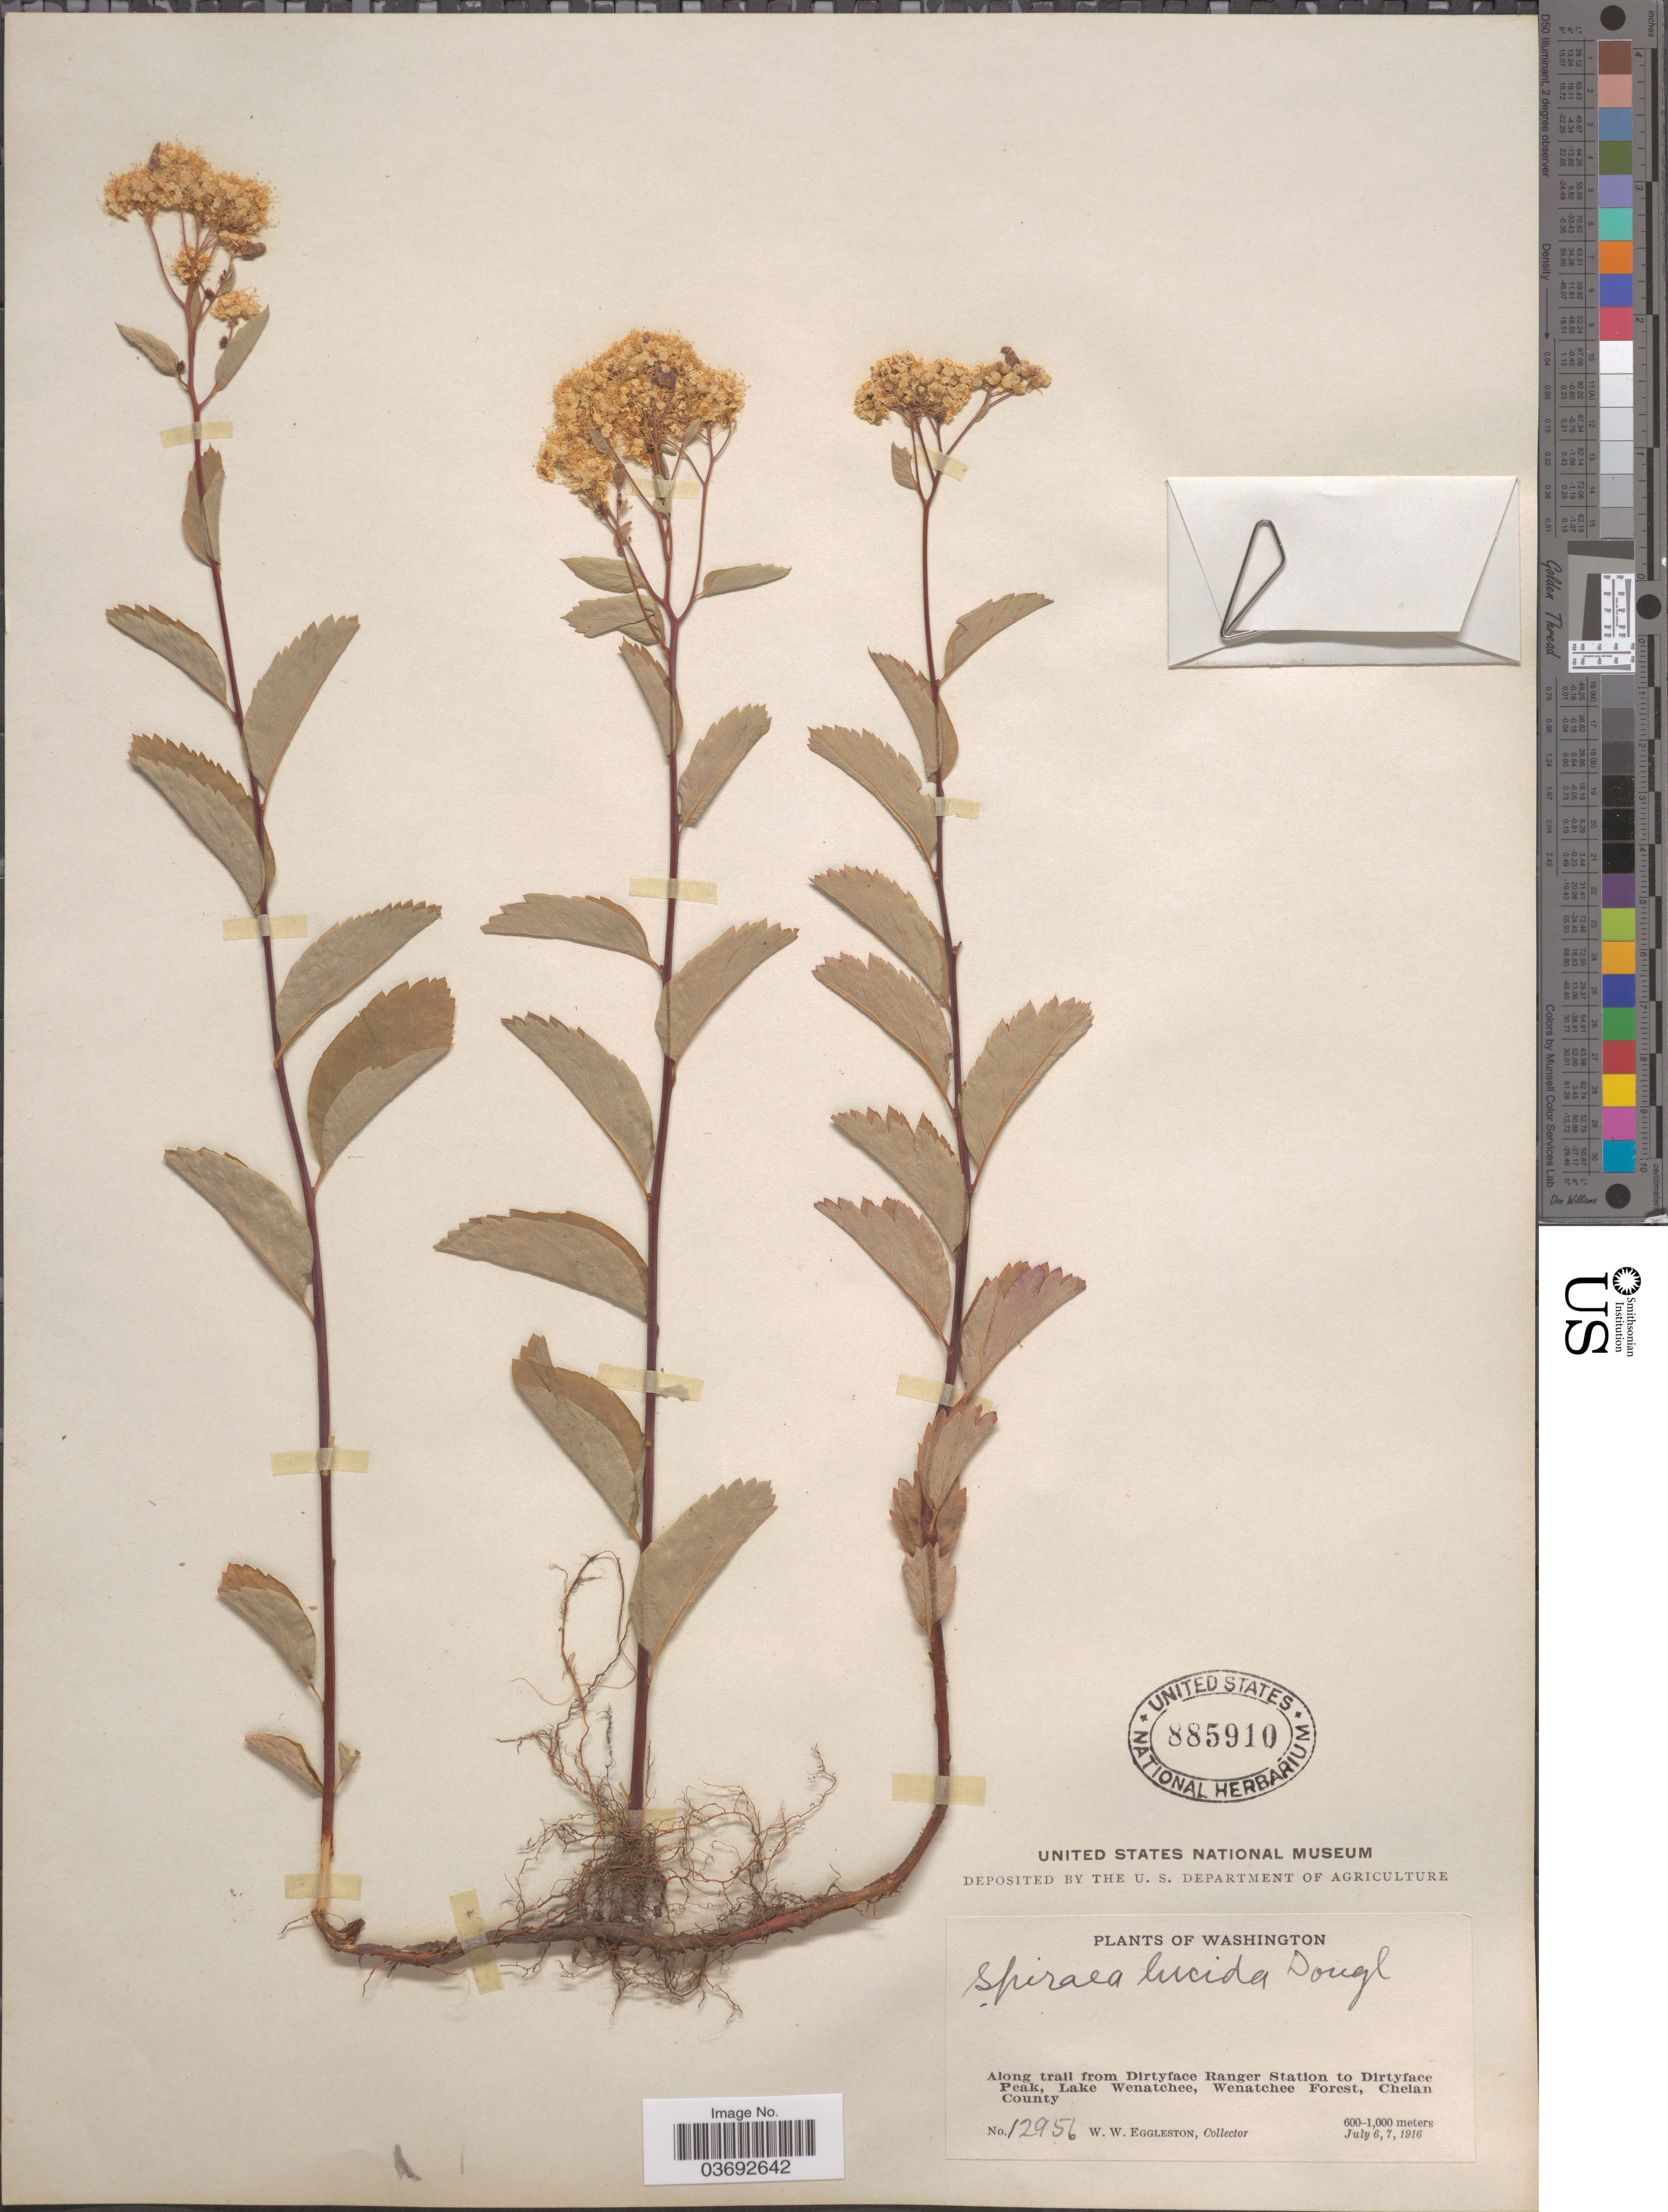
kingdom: Plantae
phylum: Tracheophyta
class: Magnoliopsida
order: Rosales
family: Rosaceae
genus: Spiraea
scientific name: Spiraea lucida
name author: Douglas ex Greene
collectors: W. W. Eggleston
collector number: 12956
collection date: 1916-07-06/1916-07-07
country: United States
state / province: Washington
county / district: Chelan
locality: Along trail from Dirtyface Ranger Station to Dirtyface Peak, Lake Wenatchee, Wenatchee Forest, Chelan County.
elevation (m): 600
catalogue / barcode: US 885910